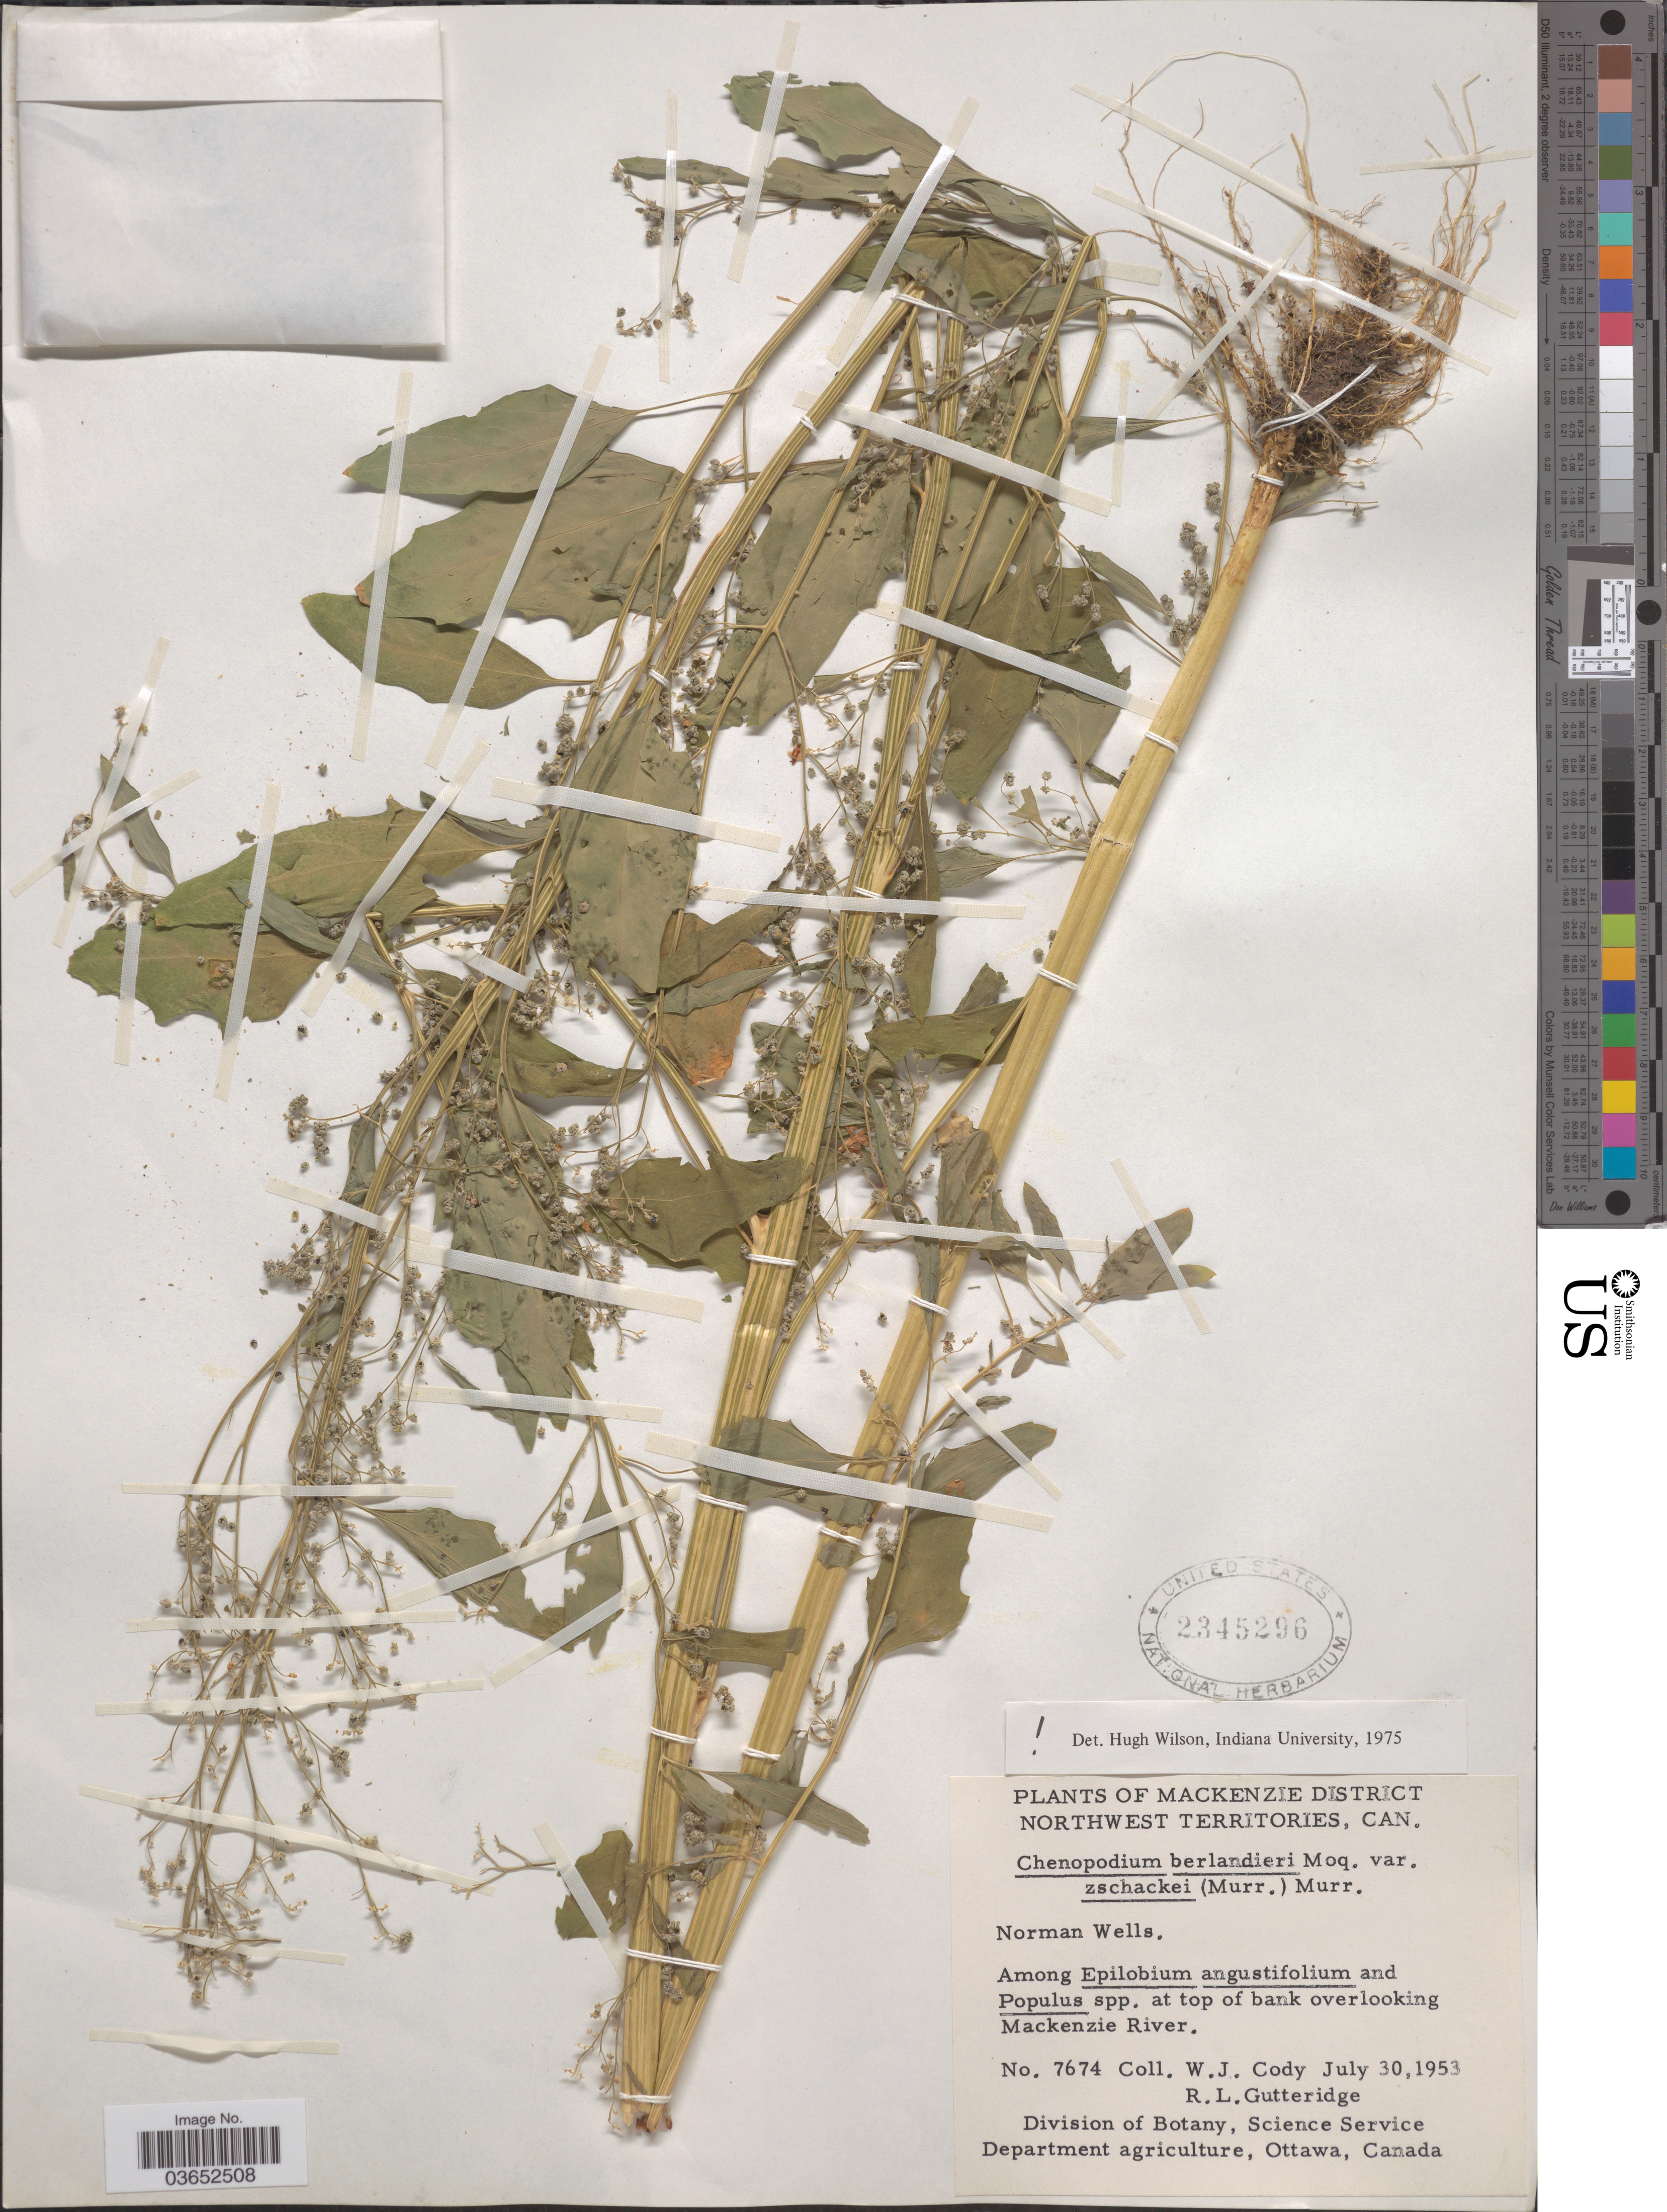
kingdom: Plantae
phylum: Tracheophyta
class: Magnoliopsida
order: Caryophyllales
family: Amaranthaceae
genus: Chenopodium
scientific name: Chenopodium berlandieri var. zschackei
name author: (Murr.) Murr.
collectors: W. Cody & R. Gutteridge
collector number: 7674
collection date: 1953-07-30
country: Canada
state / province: Northwest Territories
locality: Mackenzie District. Norman Wells. At top of bank overlooking Mackenzie River.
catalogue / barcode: US 2345296